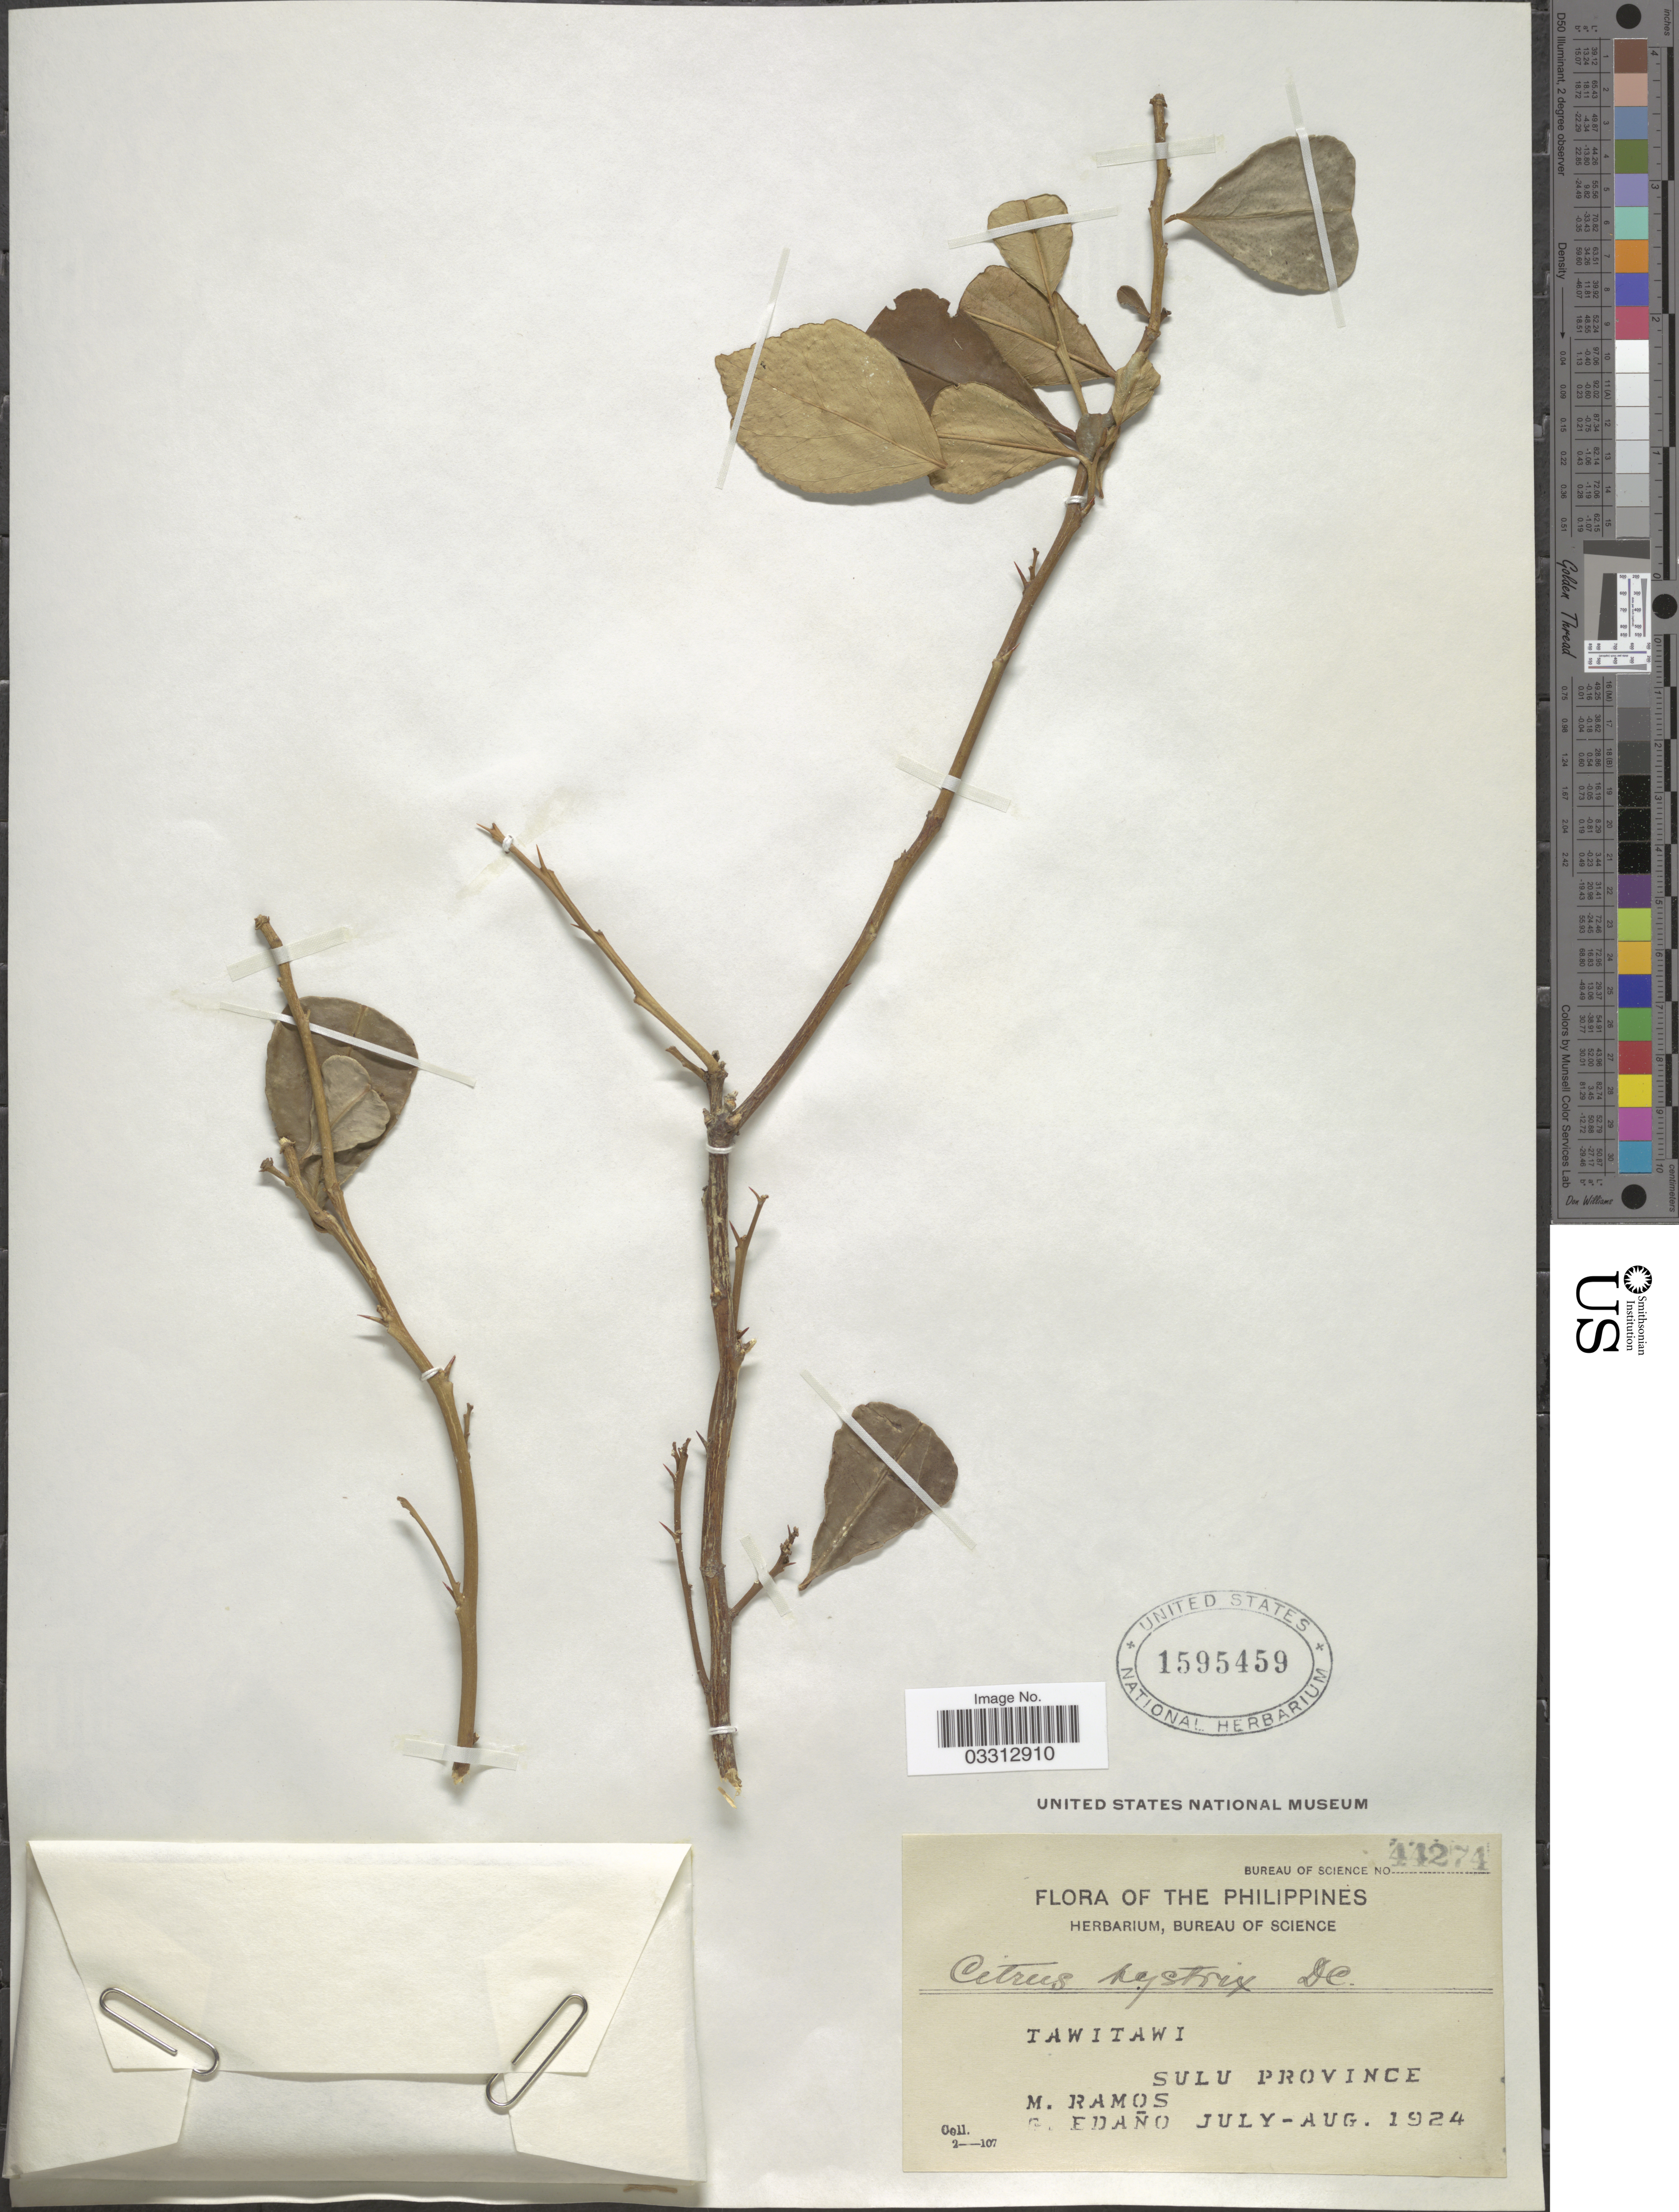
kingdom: Plantae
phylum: Tracheophyta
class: Magnoliopsida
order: Sapindales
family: Rutaceae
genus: Citrus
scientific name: Citrus hystrix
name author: DC.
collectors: M. Ramos & G. Edaño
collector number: Bureau of Science 44274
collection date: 1924-07/1924-08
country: Philippines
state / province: Muslim Mindanao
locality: Tawitawi. Sulu Province.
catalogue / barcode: US 1595459